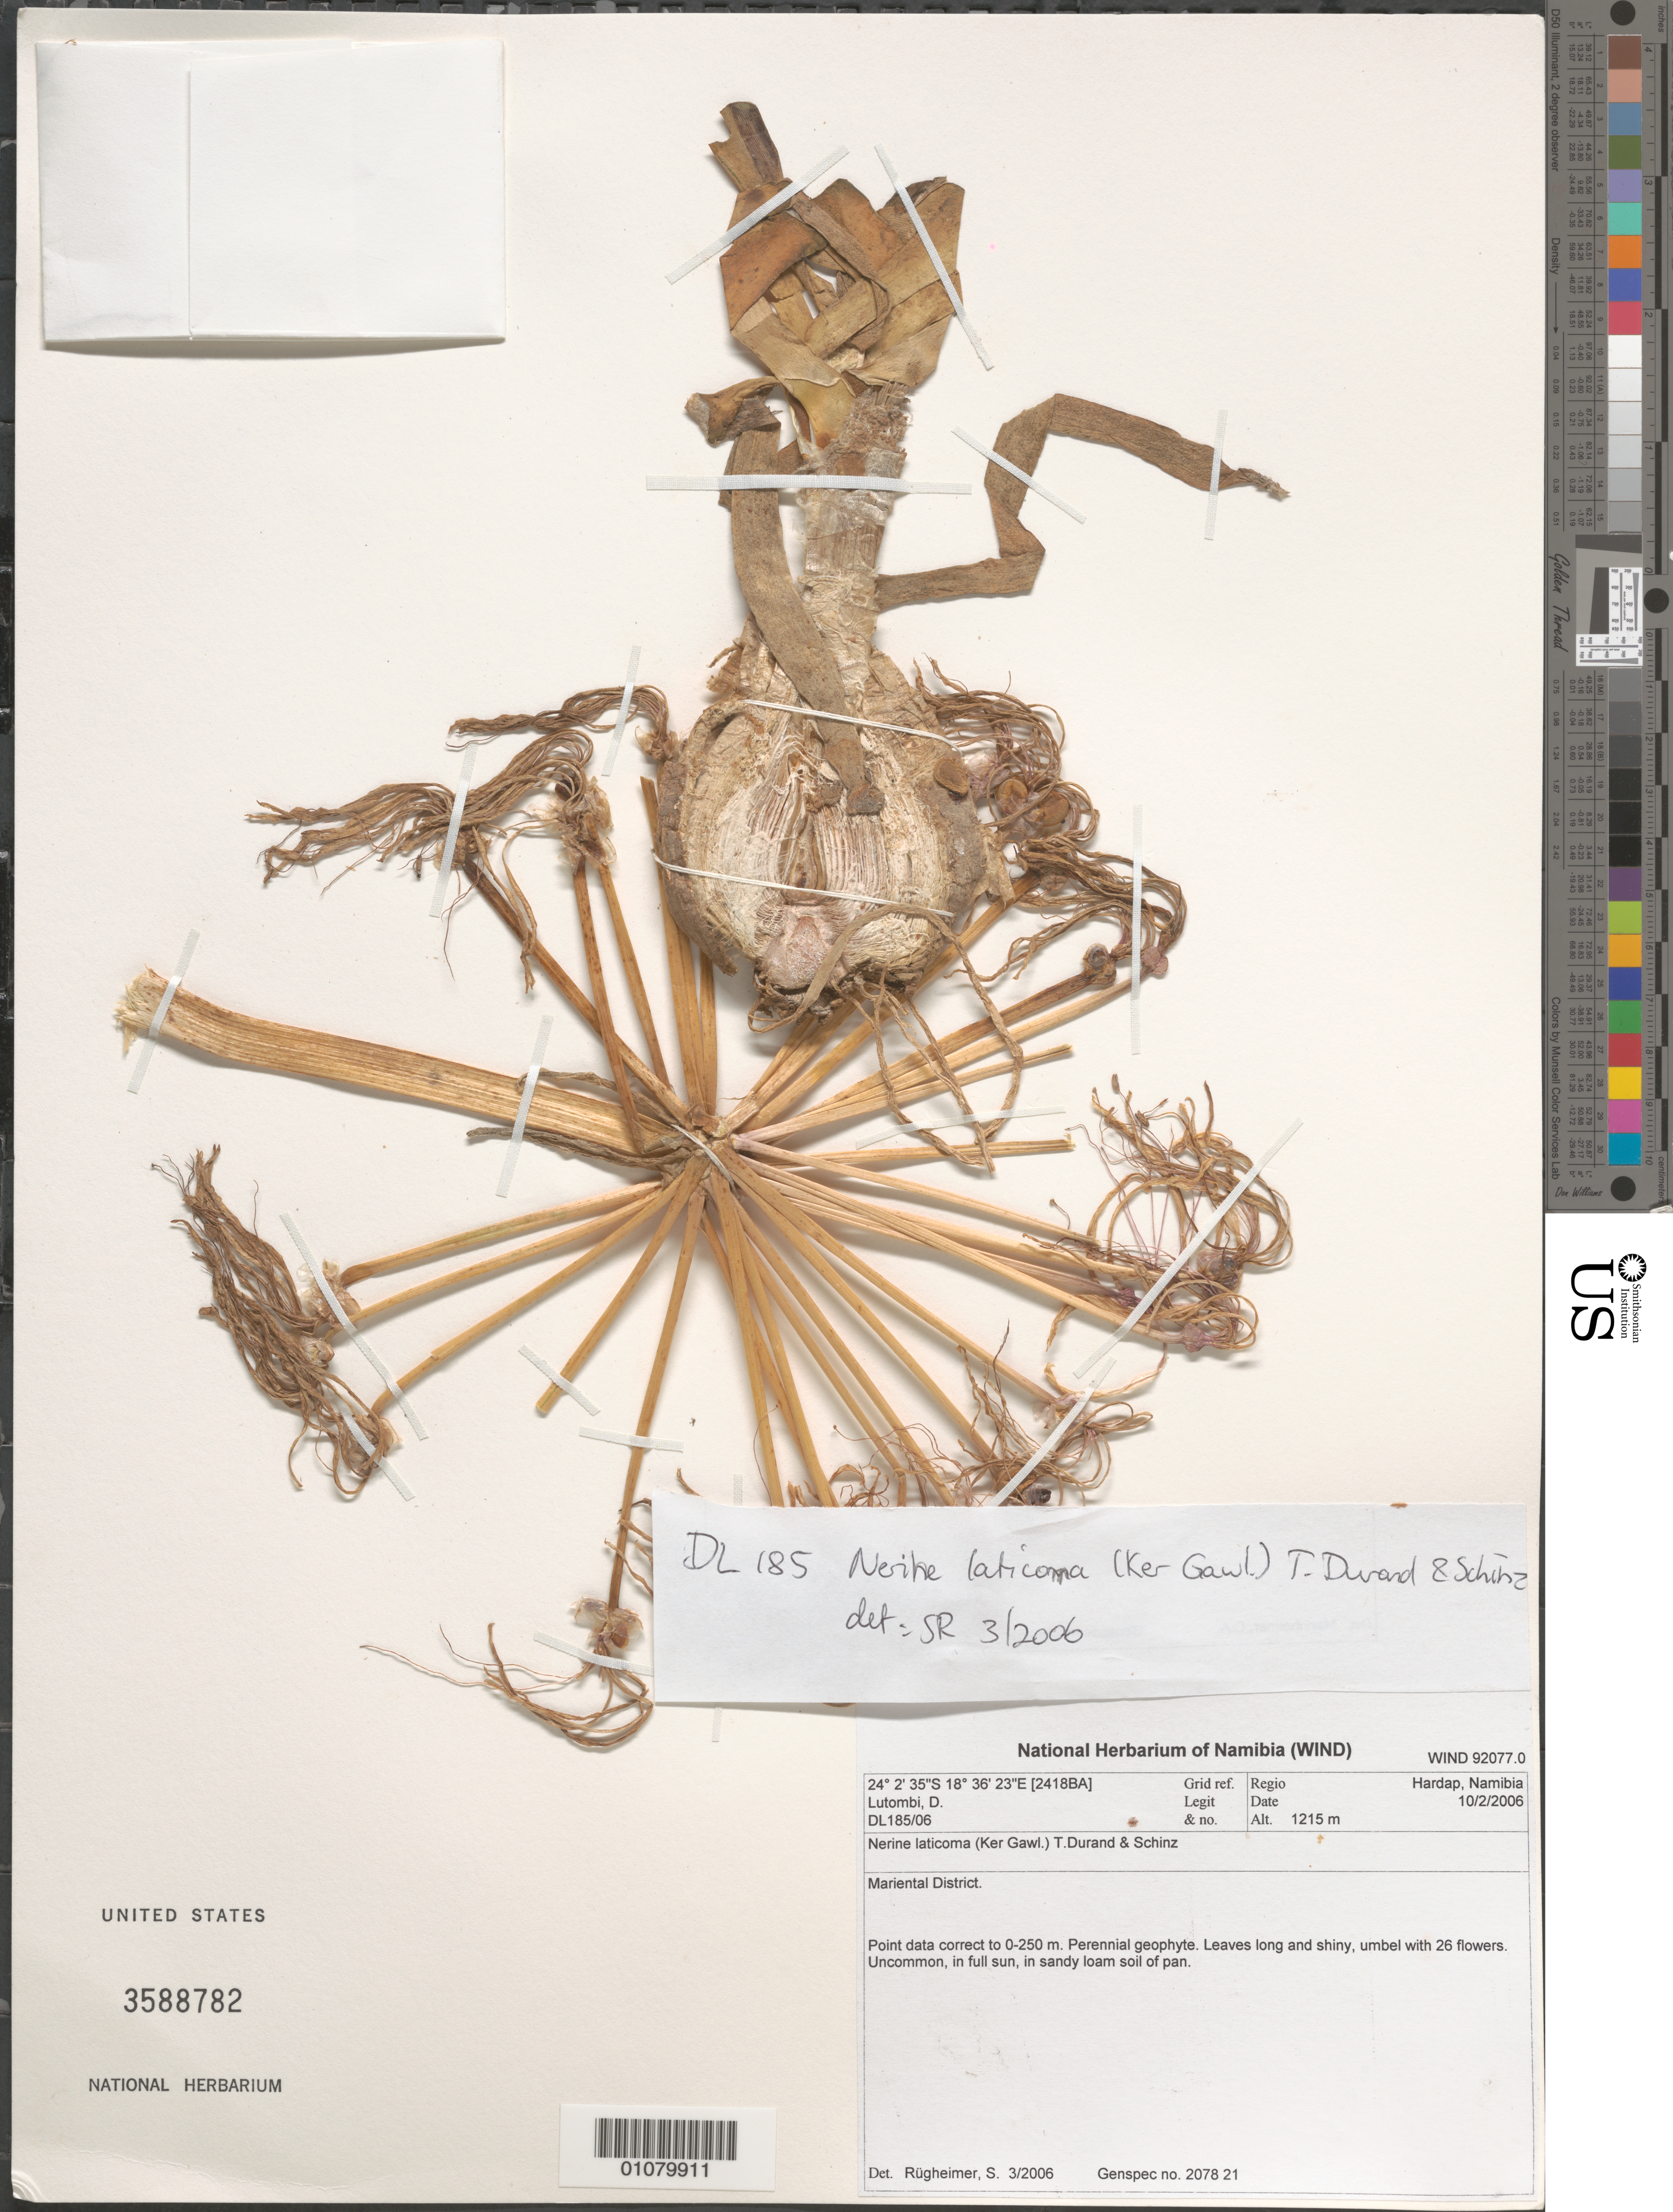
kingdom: Plantae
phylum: Tracheophyta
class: Liliopsida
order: Asparagales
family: Amaryllidaceae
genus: Nerine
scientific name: Nerine laticoma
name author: (Ker Gawl.) Durand & Schinz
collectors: D. Lutombi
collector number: DL 185/06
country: Namibia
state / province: Hardap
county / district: Mariental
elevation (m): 1215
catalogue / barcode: US 3588782